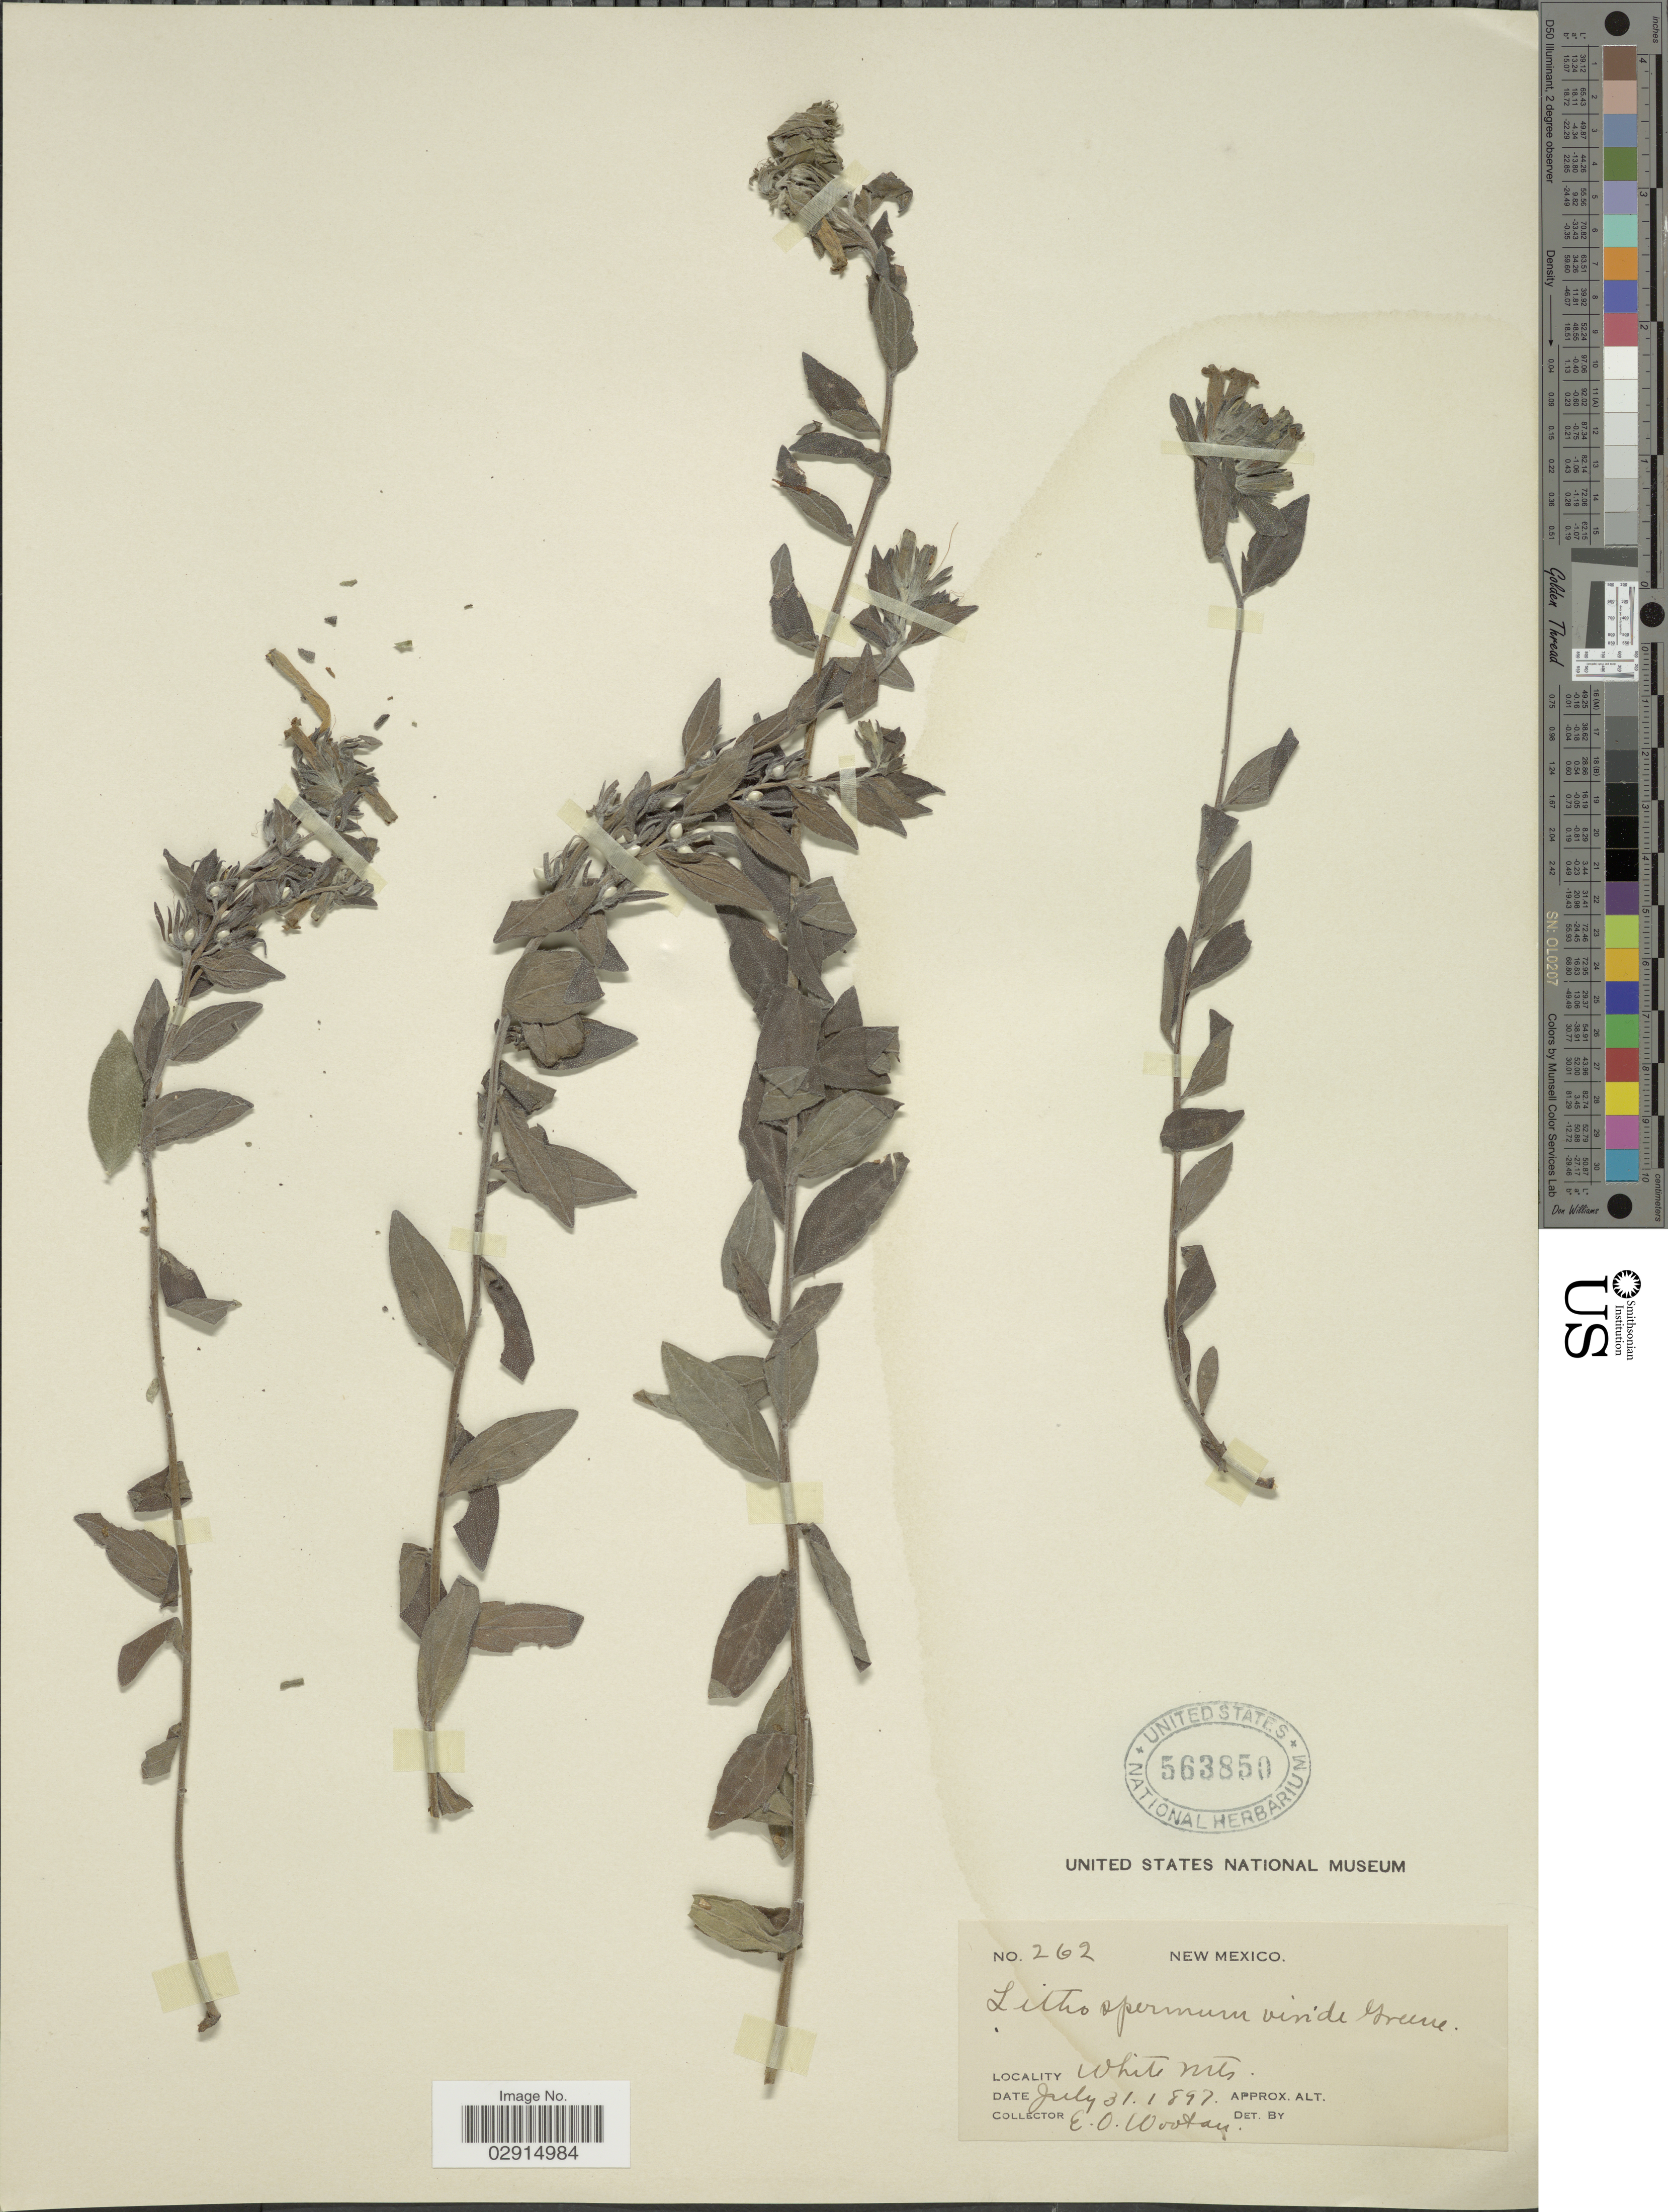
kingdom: Plantae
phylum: Tracheophyta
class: Magnoliopsida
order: Boraginales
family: Boraginaceae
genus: Lithospermum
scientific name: Lithospermum viride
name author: Greene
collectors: E. O. Wooton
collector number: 262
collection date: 1897-07-31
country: United States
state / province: New Mexico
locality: White Mts. New Mexico.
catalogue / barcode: US 563850